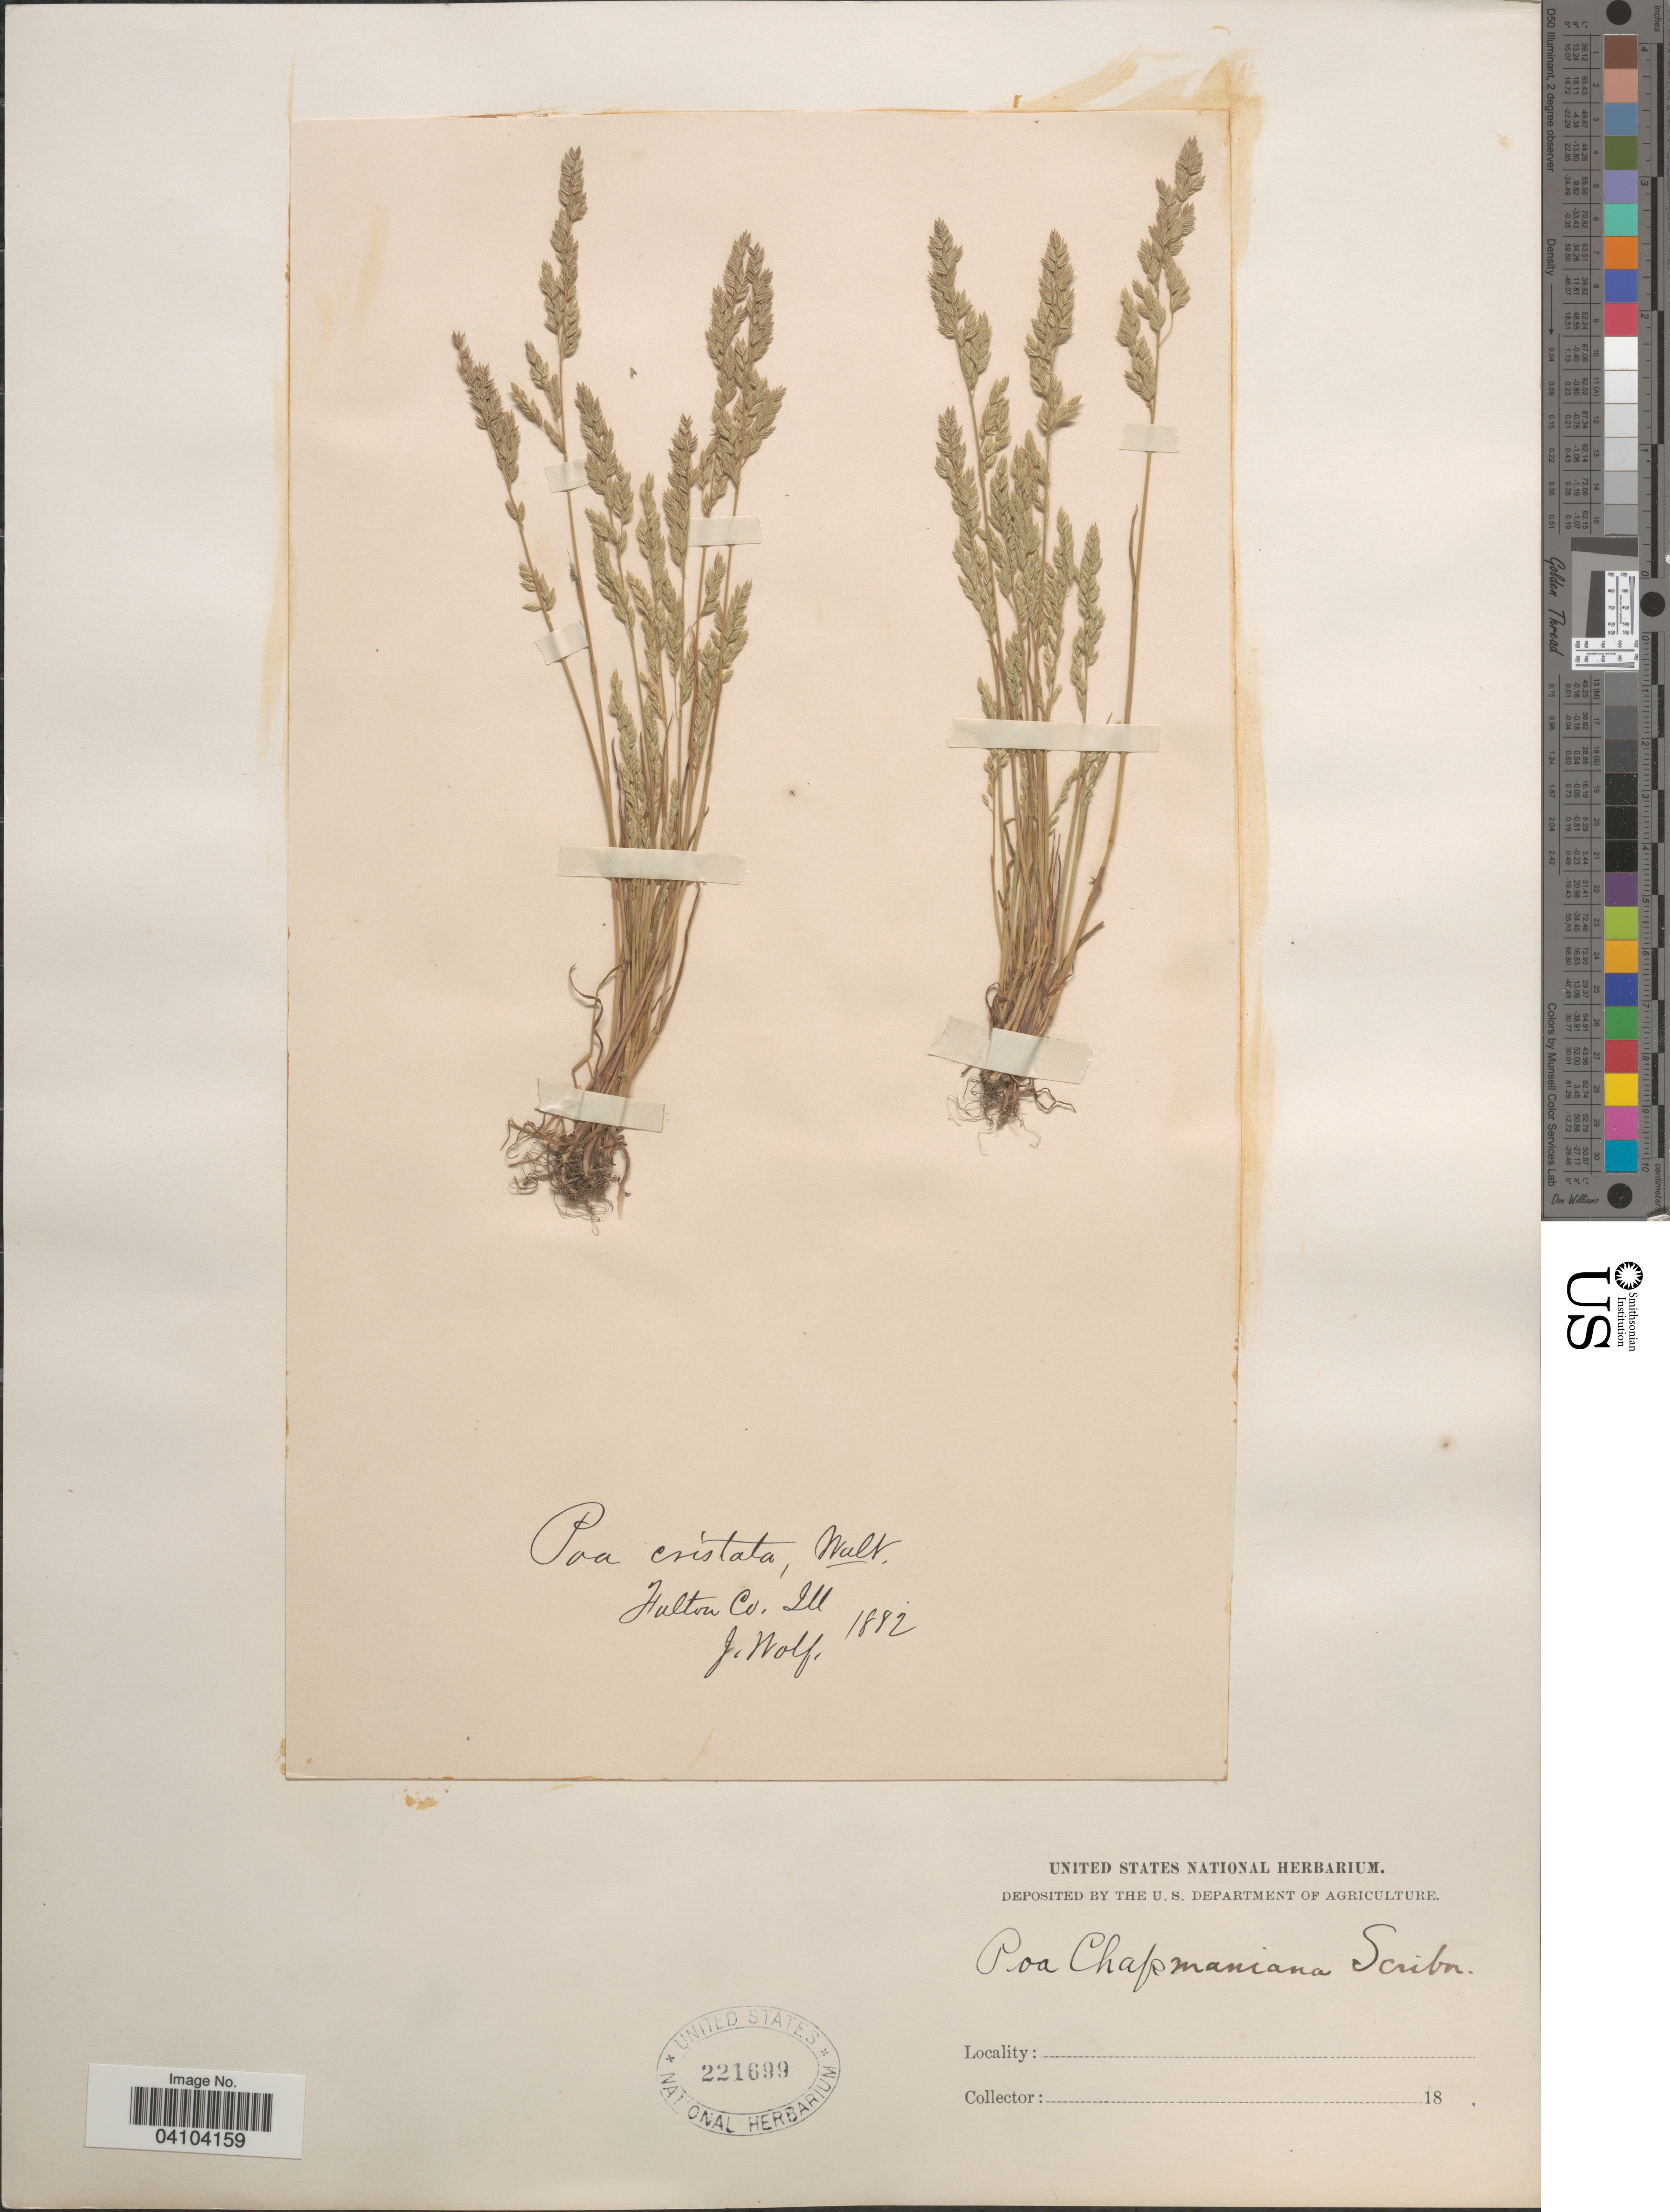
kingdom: Plantae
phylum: Tracheophyta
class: Liliopsida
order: Poales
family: Poaceae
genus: Poa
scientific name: Poa chapmaniana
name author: Scribn.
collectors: J. Wolf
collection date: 1882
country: United States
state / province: Illinois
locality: Fulton Co.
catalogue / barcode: US 221699